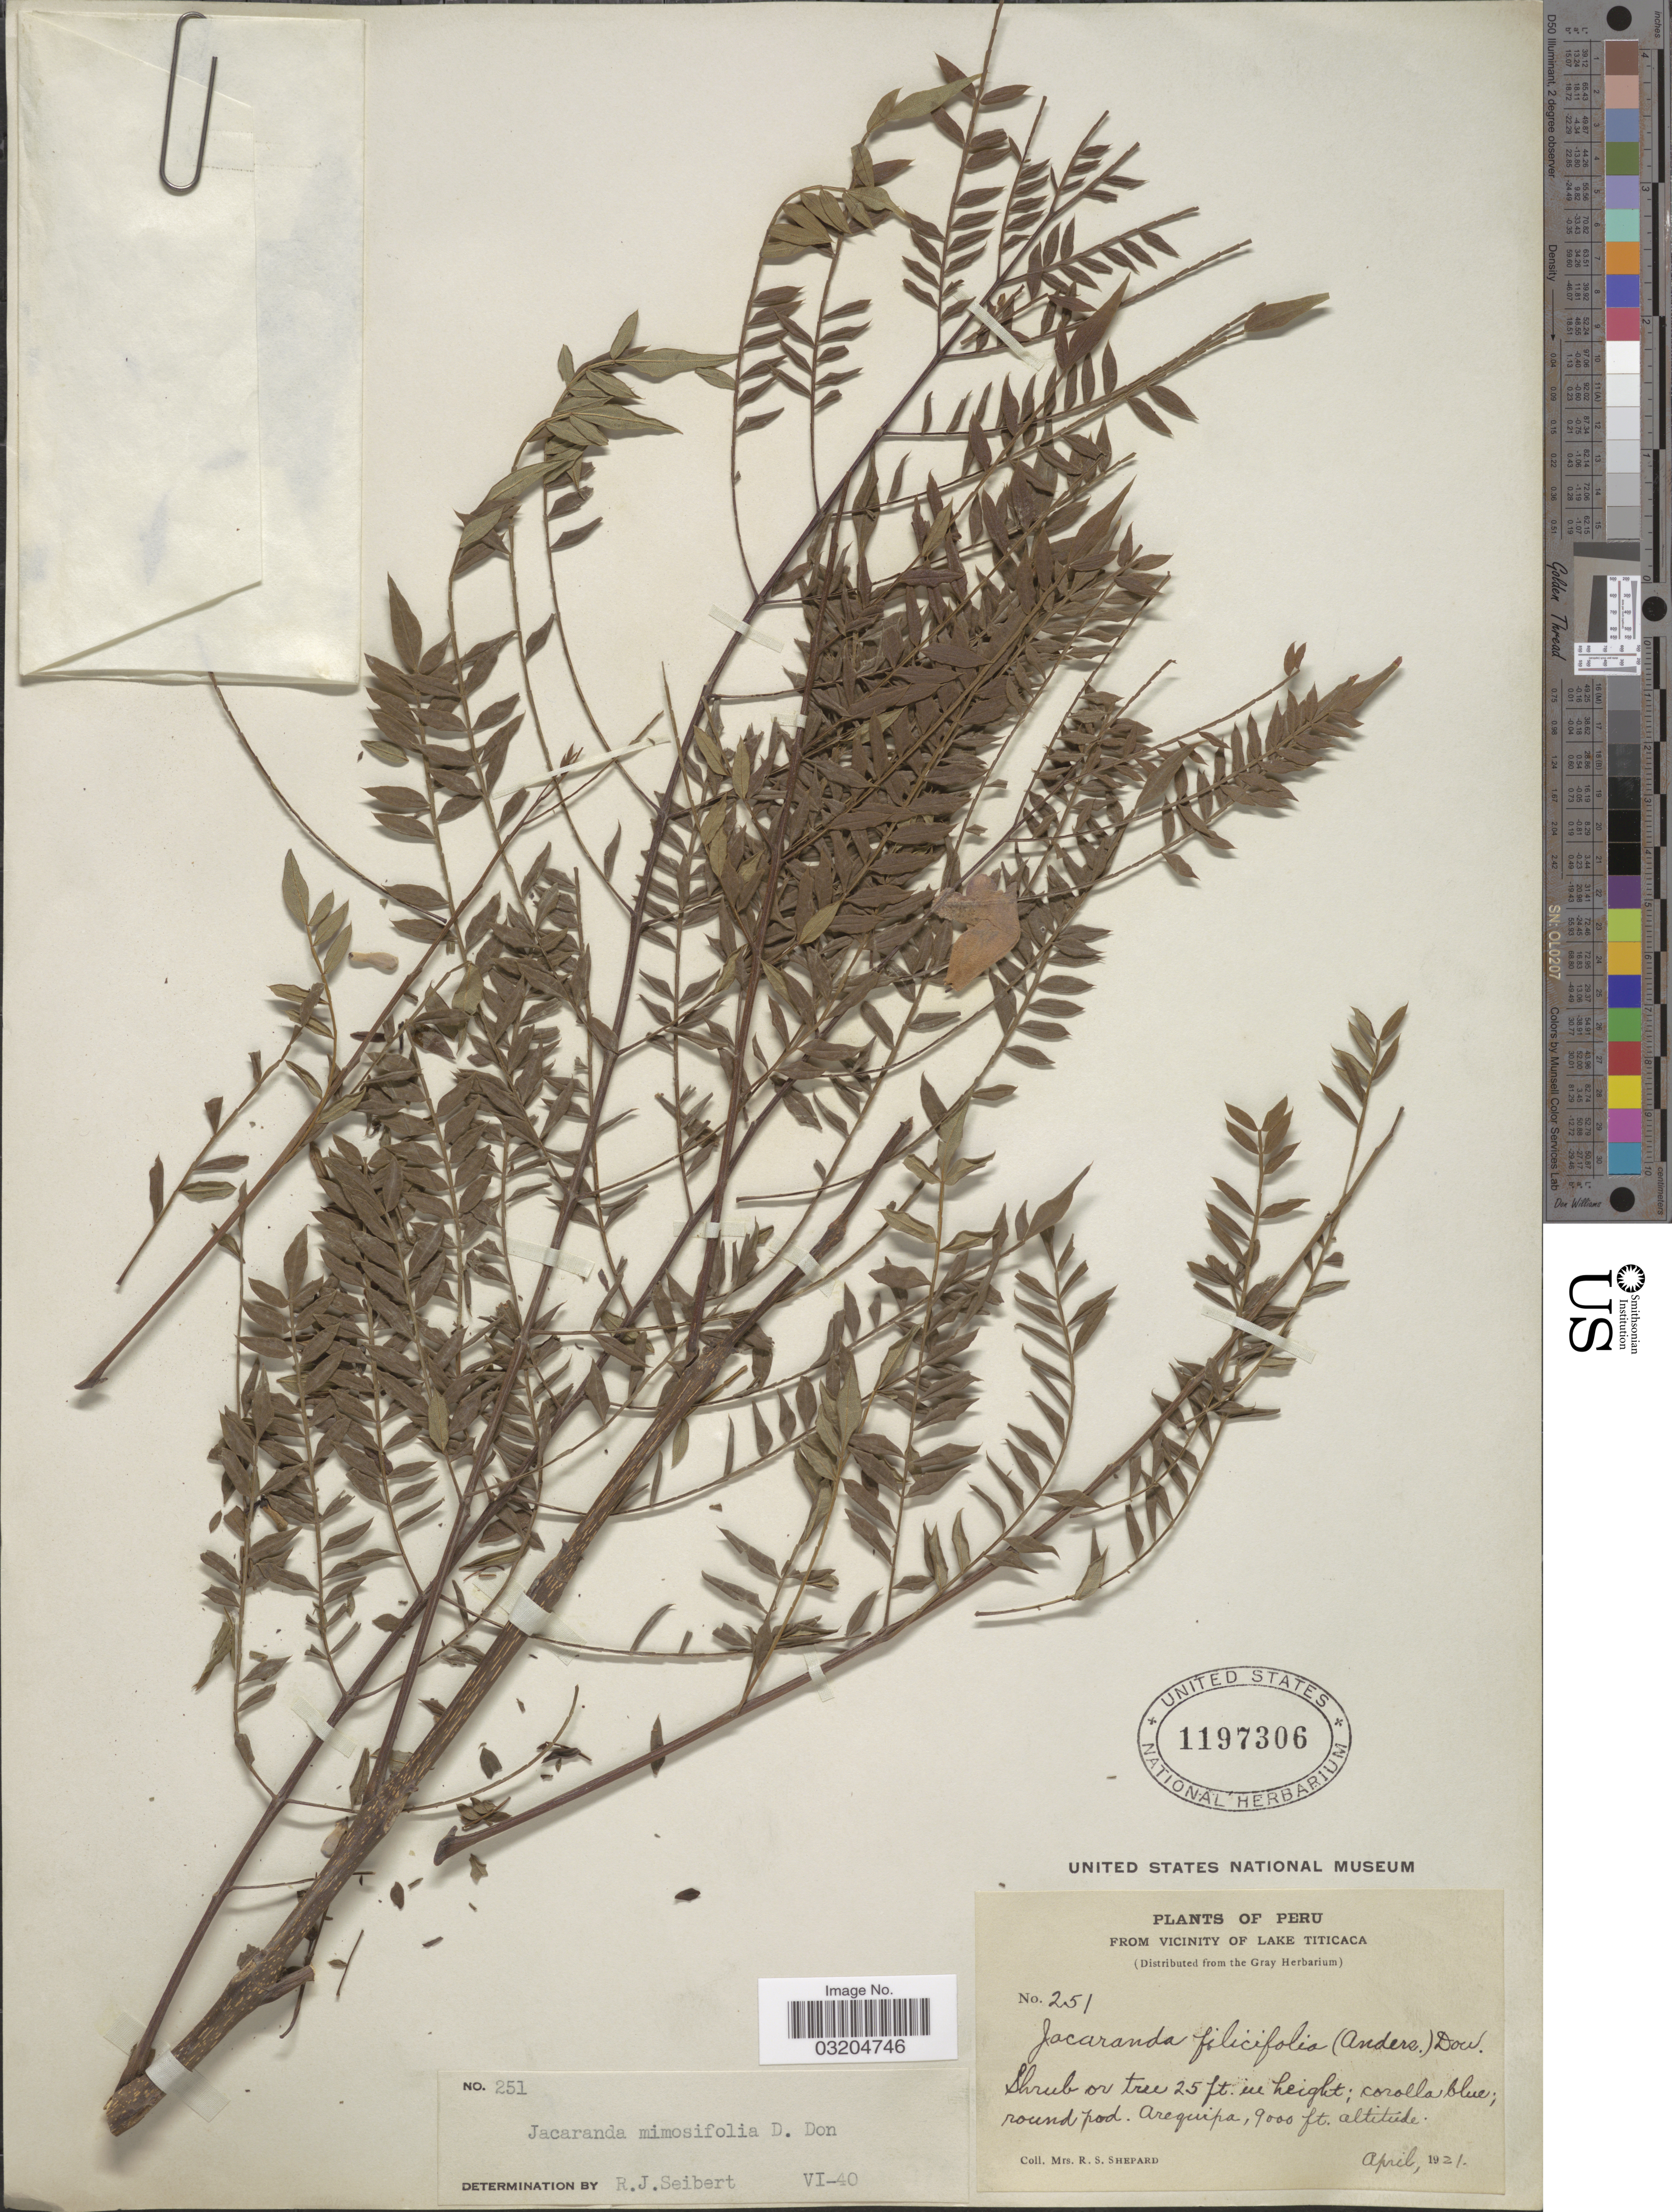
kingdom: Plantae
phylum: Tracheophyta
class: Magnoliopsida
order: Lamiales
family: Bignoniaceae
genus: Jacaranda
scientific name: Jacaranda mimosifolia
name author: D. Don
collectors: R. Shepard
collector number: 251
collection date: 1921-04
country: Peru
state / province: Arequipa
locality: Vicinity of Lake Titicaca.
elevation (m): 2743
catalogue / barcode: US 1197306